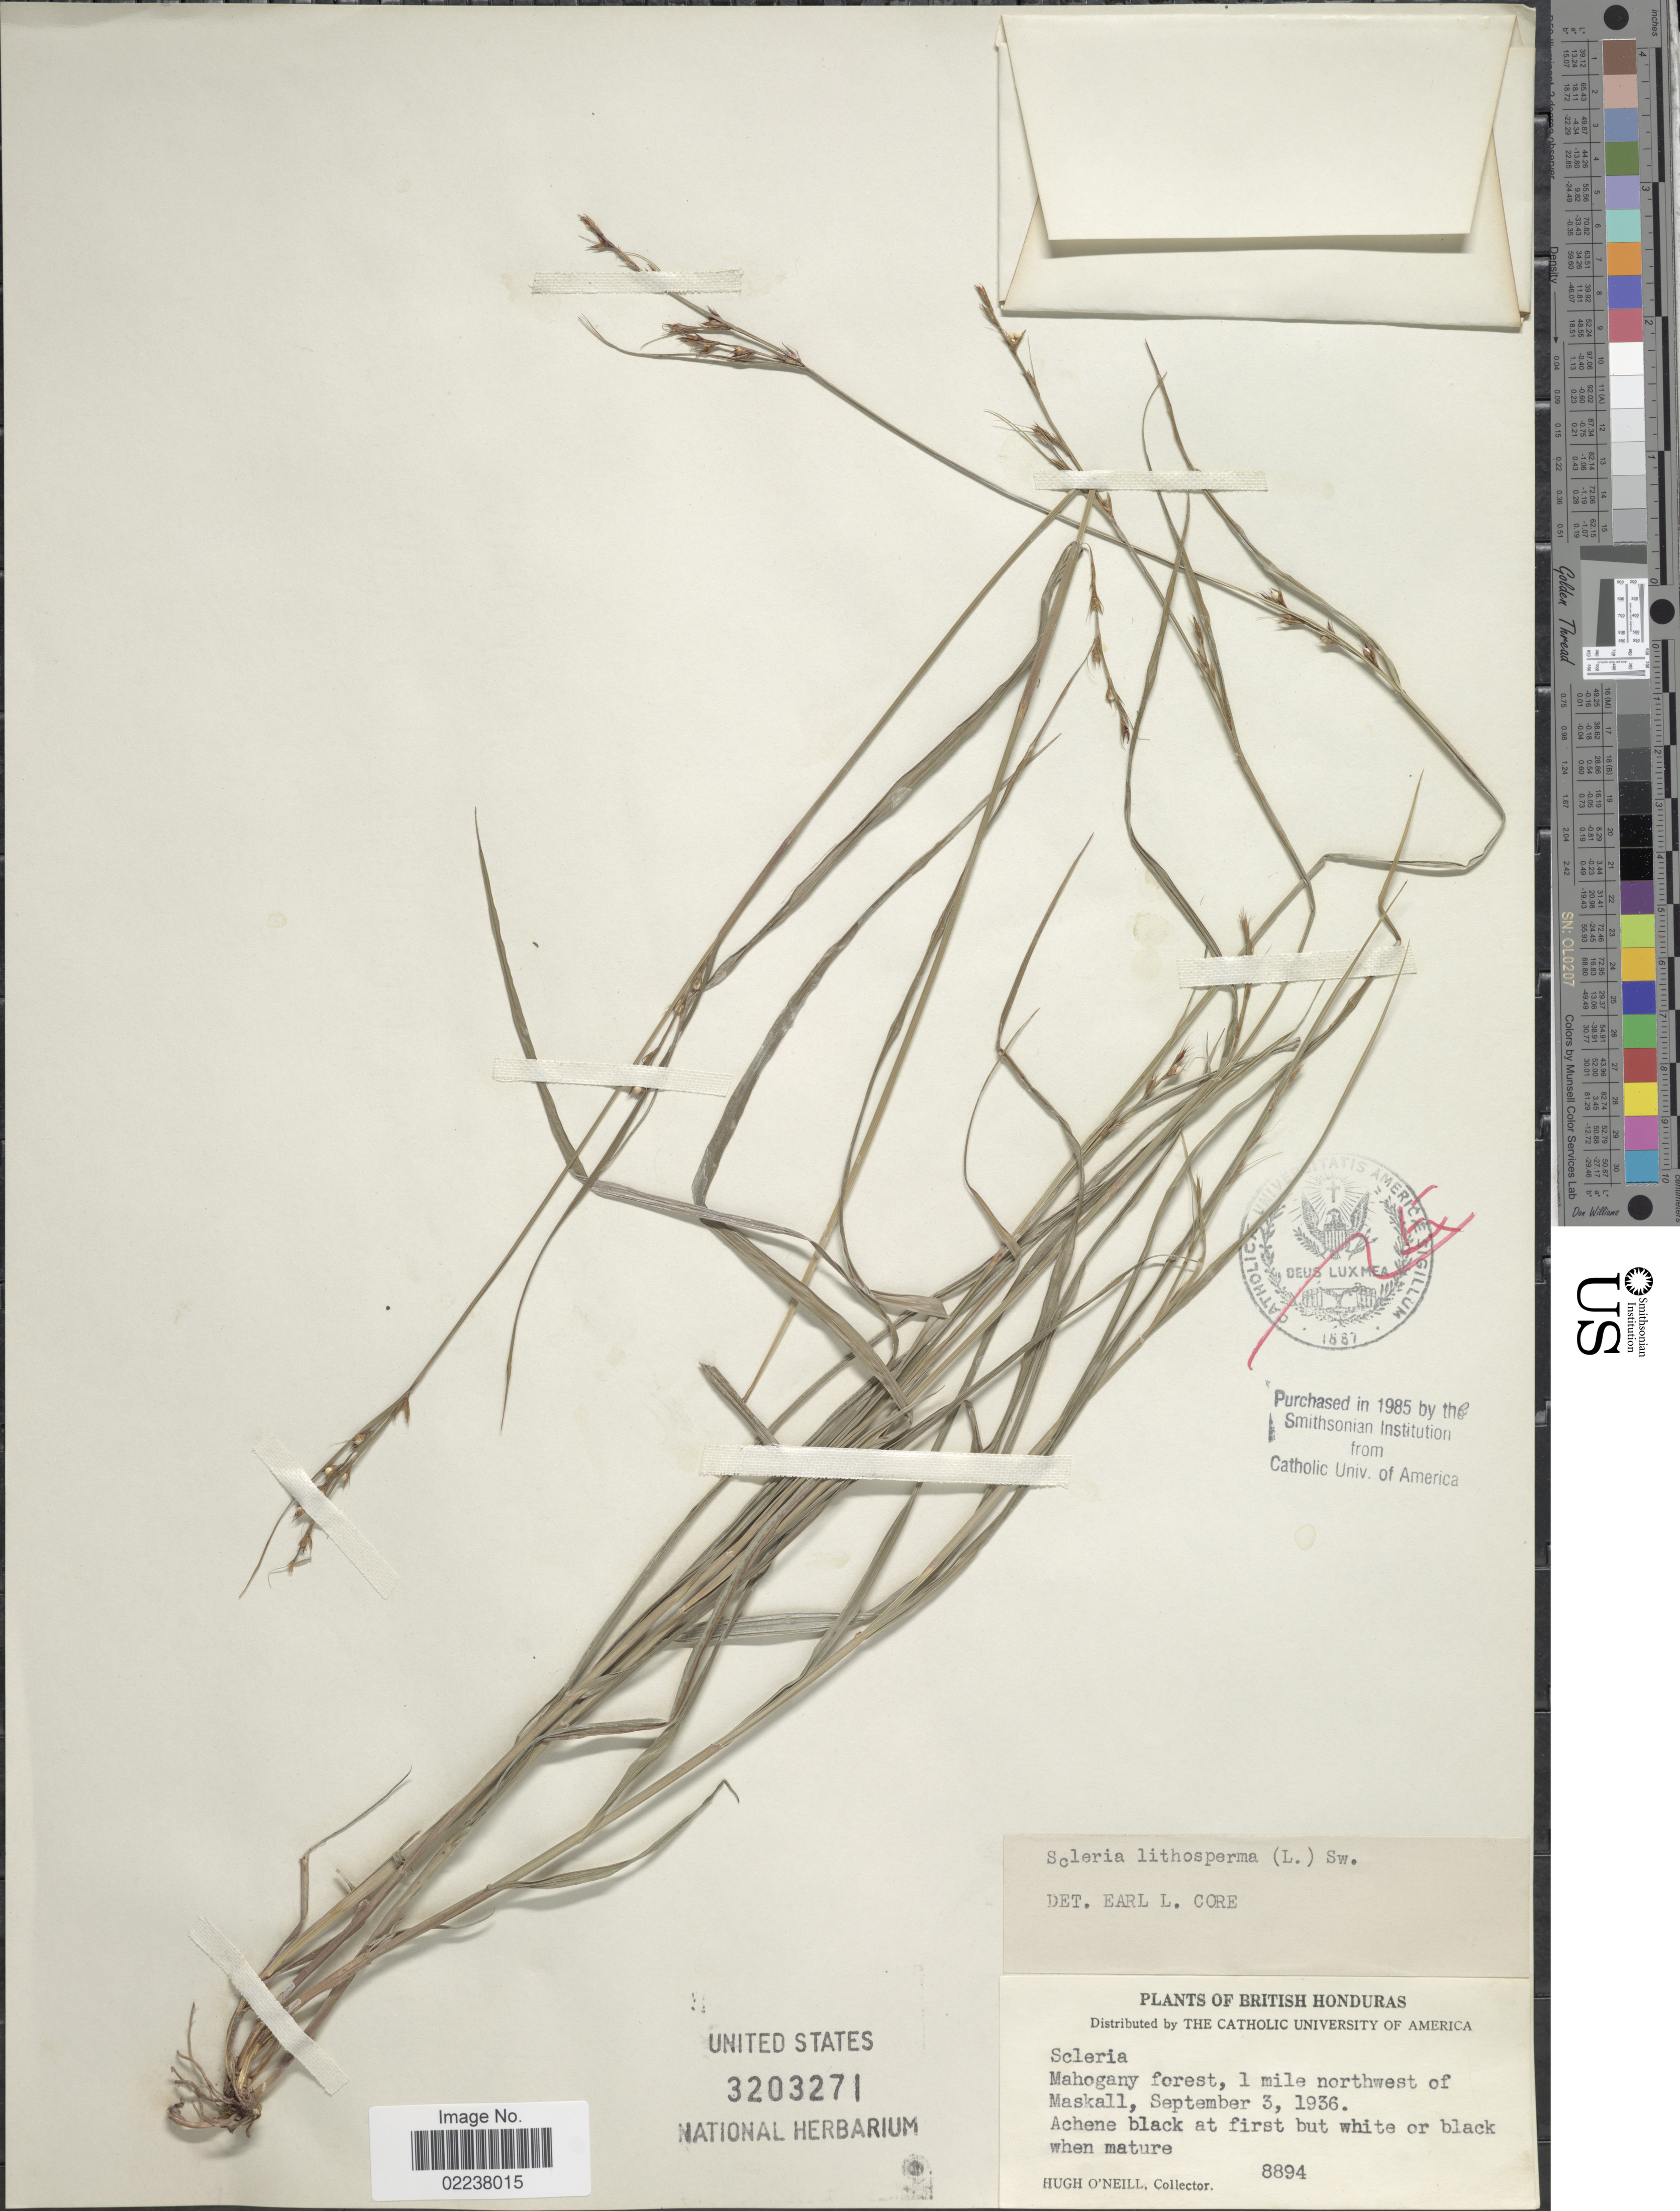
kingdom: Plantae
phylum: Tracheophyta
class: Liliopsida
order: Poales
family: Cyperaceae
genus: Scleria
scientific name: Scleria lithosperma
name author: (L.) Sw.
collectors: H. O'Neill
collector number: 8894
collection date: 1936-09-03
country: Belize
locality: British Honduras, Mahogany forest, 1 mile northwest of Maskall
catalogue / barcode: US 3203271